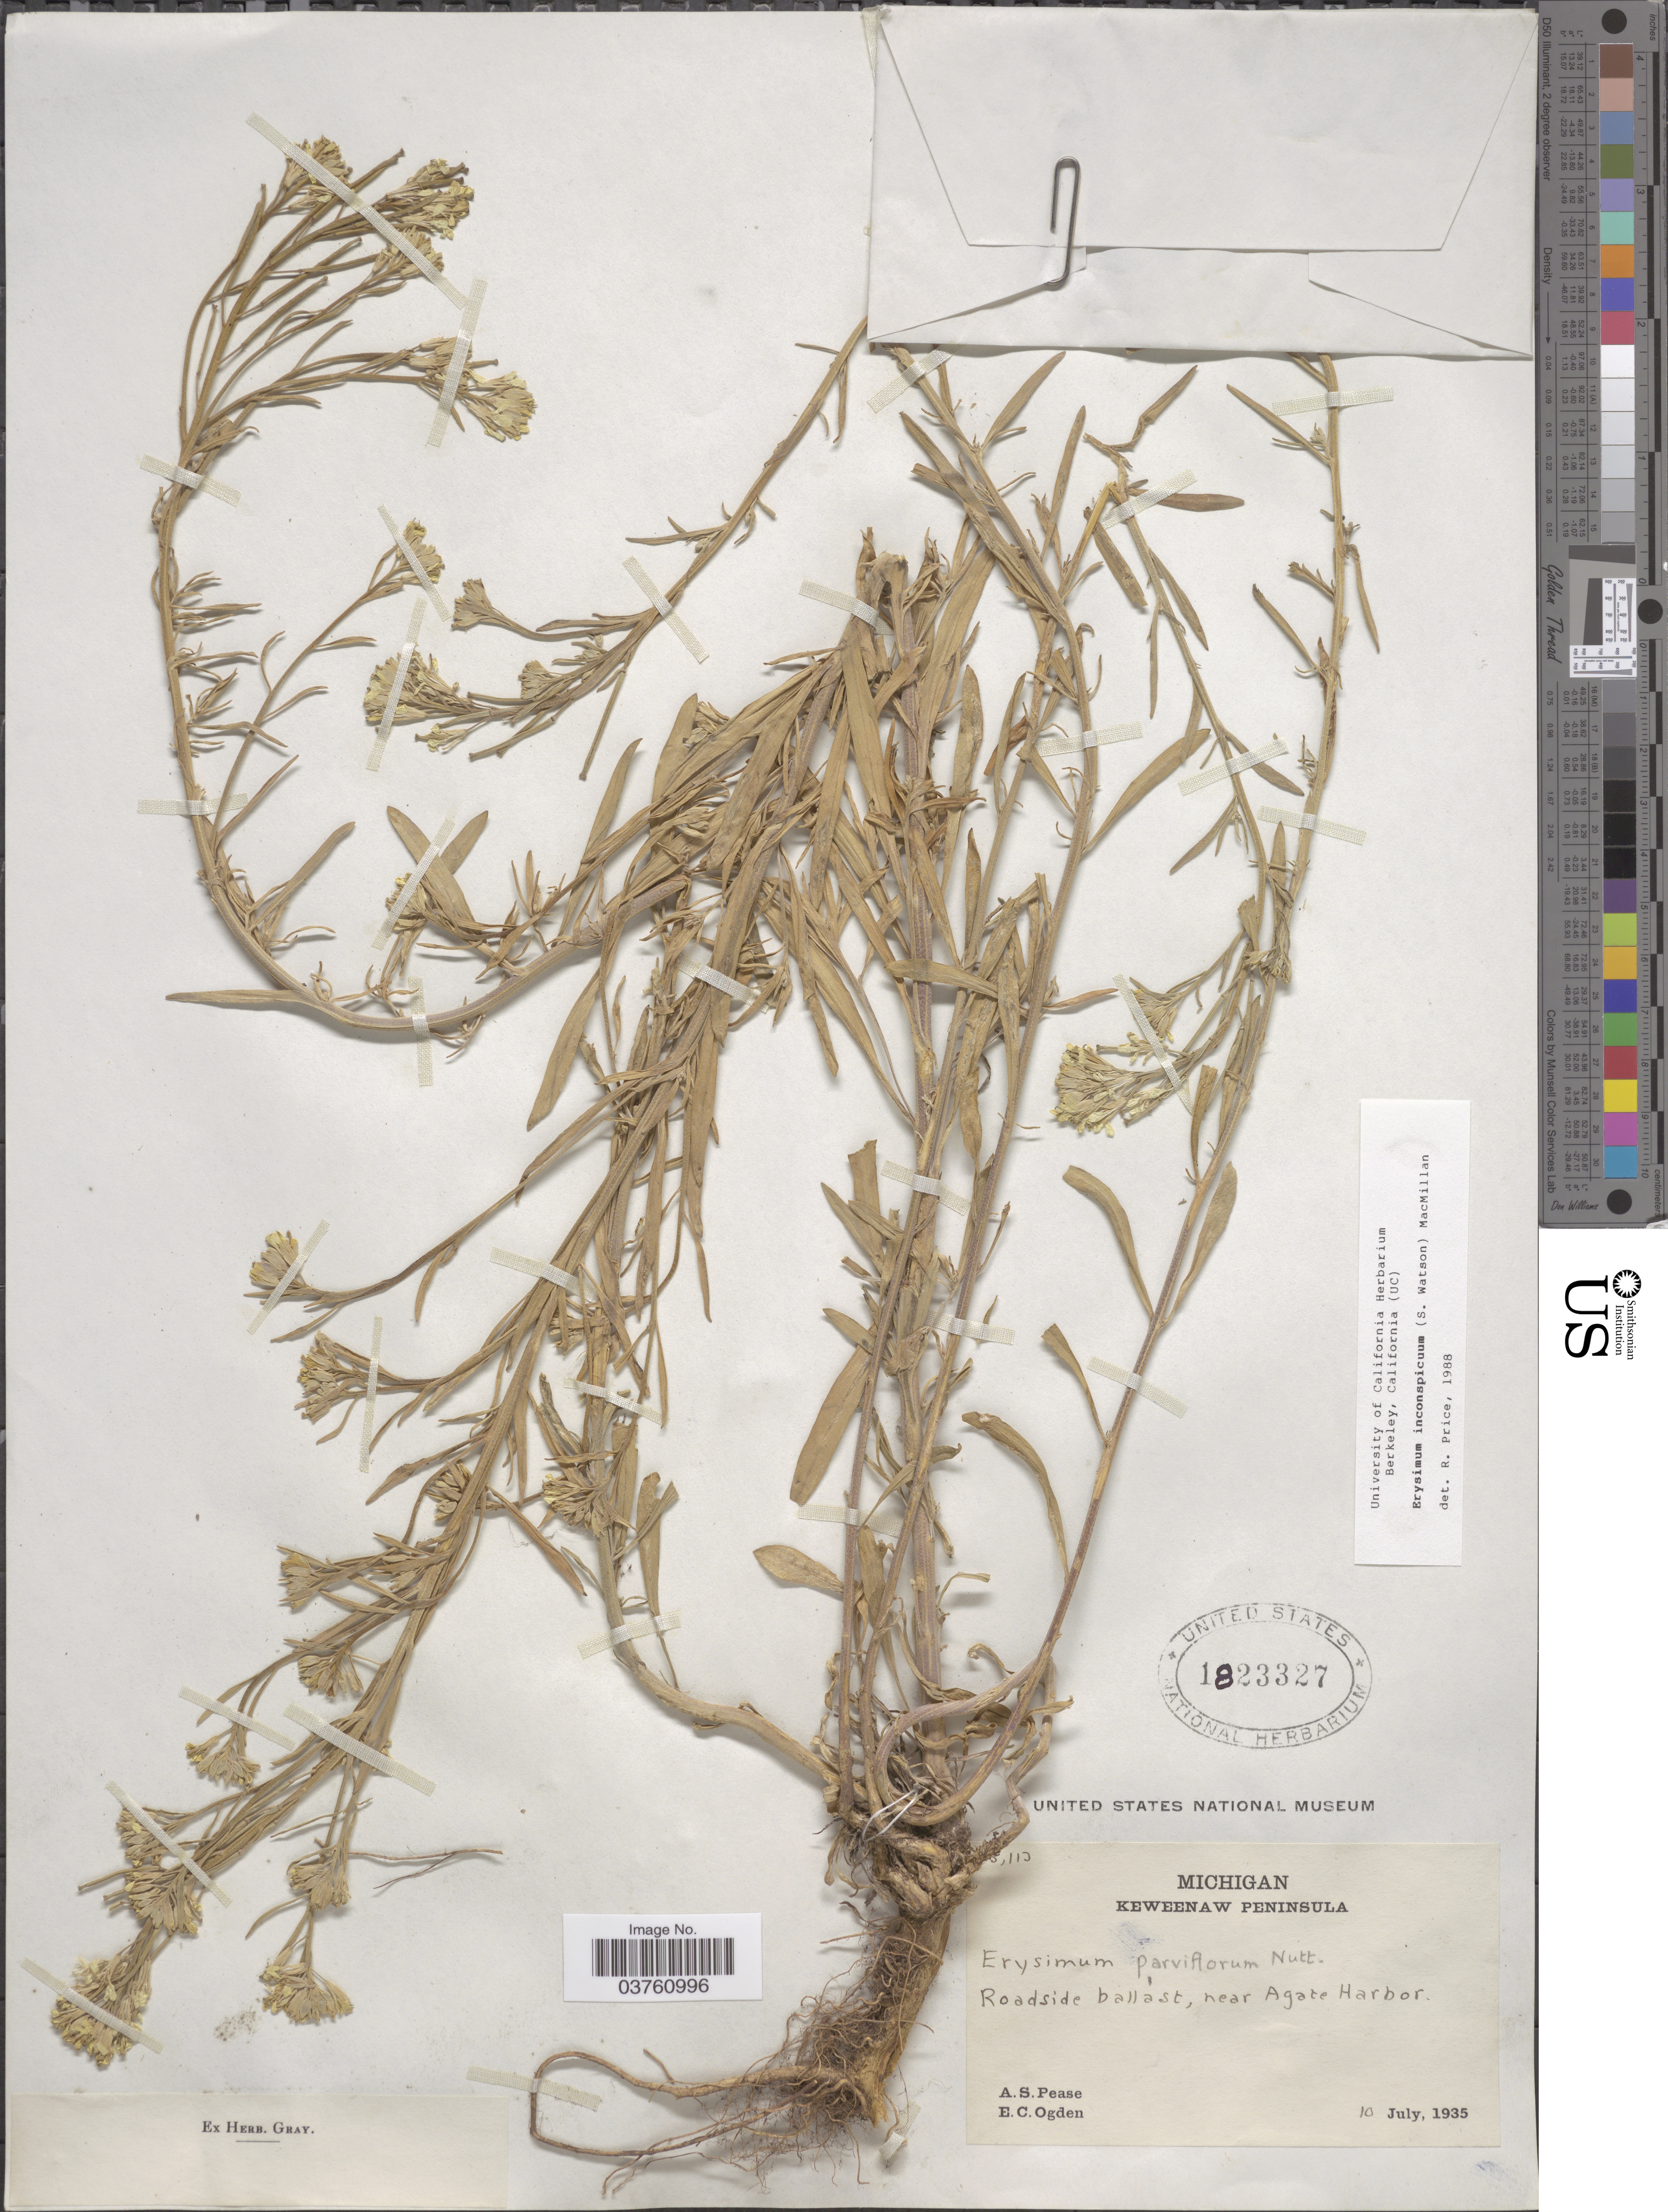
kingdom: Plantae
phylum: Tracheophyta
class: Magnoliopsida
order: Brassicales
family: Brassicaceae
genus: Erysimum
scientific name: Erysimum inconspicuum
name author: (S. Watson) MacMill.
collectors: A. S. Pease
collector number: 25113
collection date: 1935-07-10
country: United States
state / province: Michigan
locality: Keweenaw Peninsula. Roadside ballast, near Agate Harbor.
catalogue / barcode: US 1823327